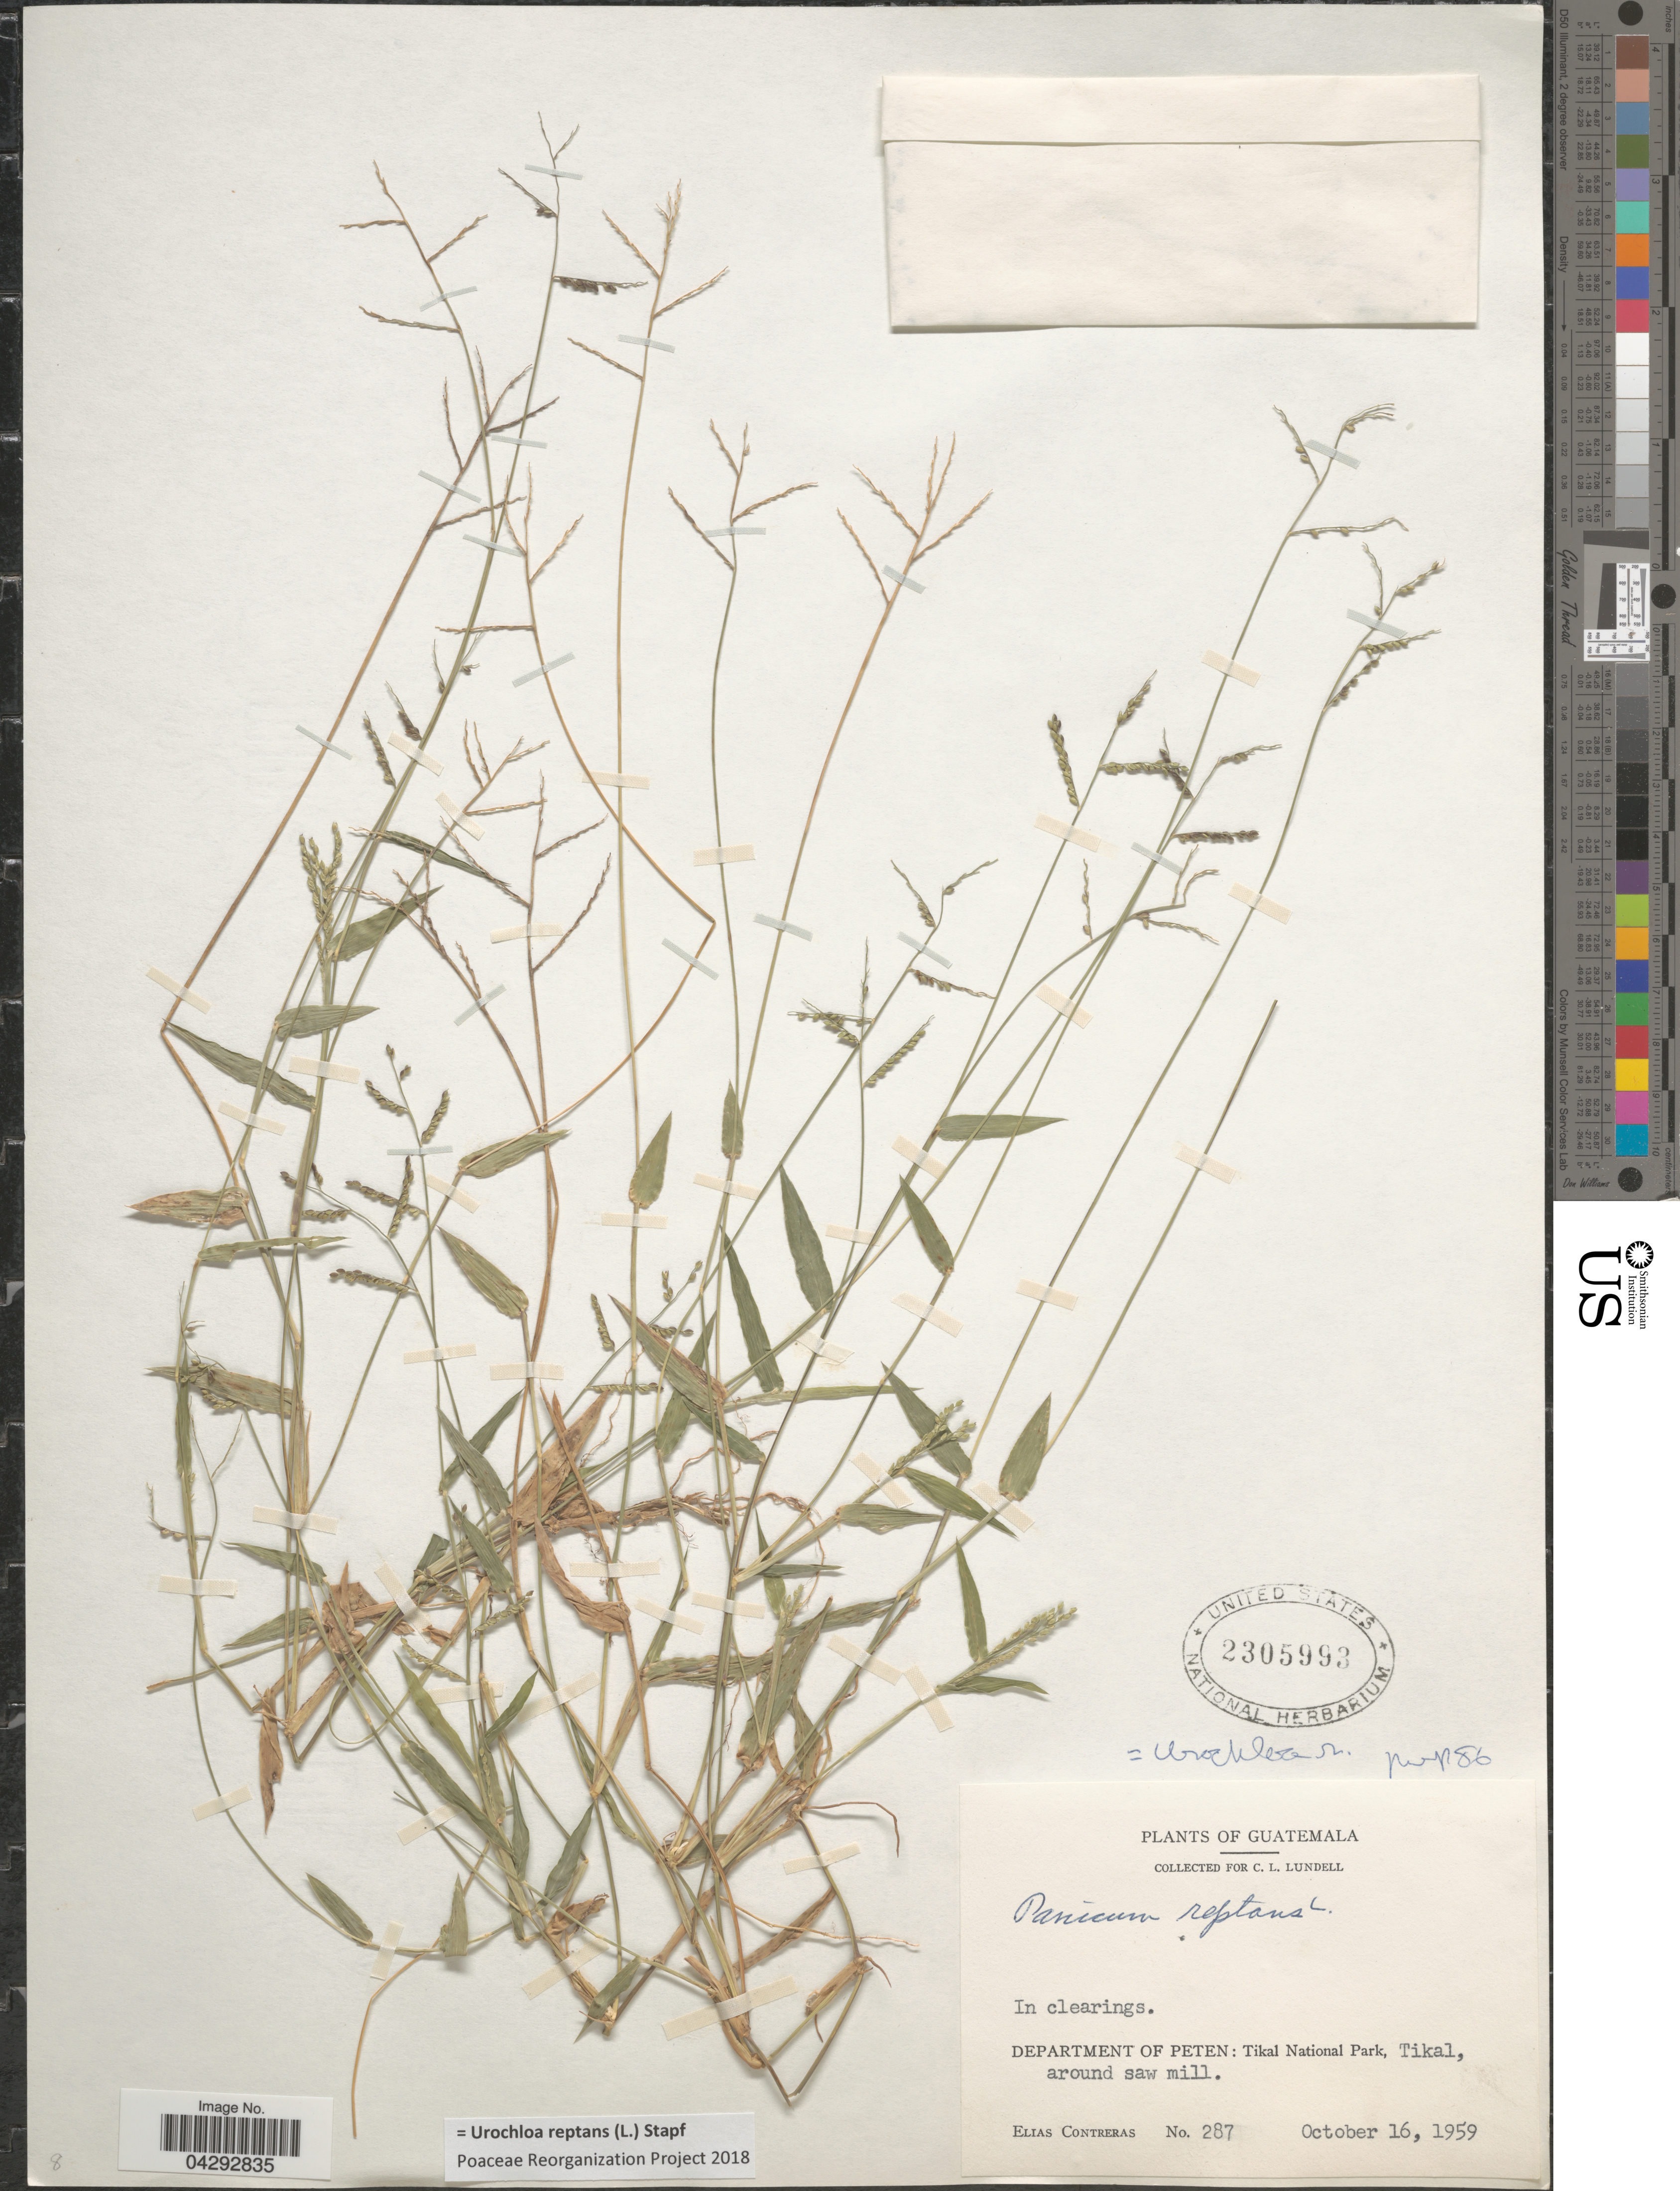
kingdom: Plantae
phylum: Tracheophyta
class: Liliopsida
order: Poales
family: Poaceae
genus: Urochloa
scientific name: Urochloa reptans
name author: (L.) Stapf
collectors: E. Contreras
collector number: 287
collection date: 1959-10-16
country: Guatemala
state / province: El Peten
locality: Department of Peten: Tikal National Park, Tikal, around saw mill.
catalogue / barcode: US 2305993